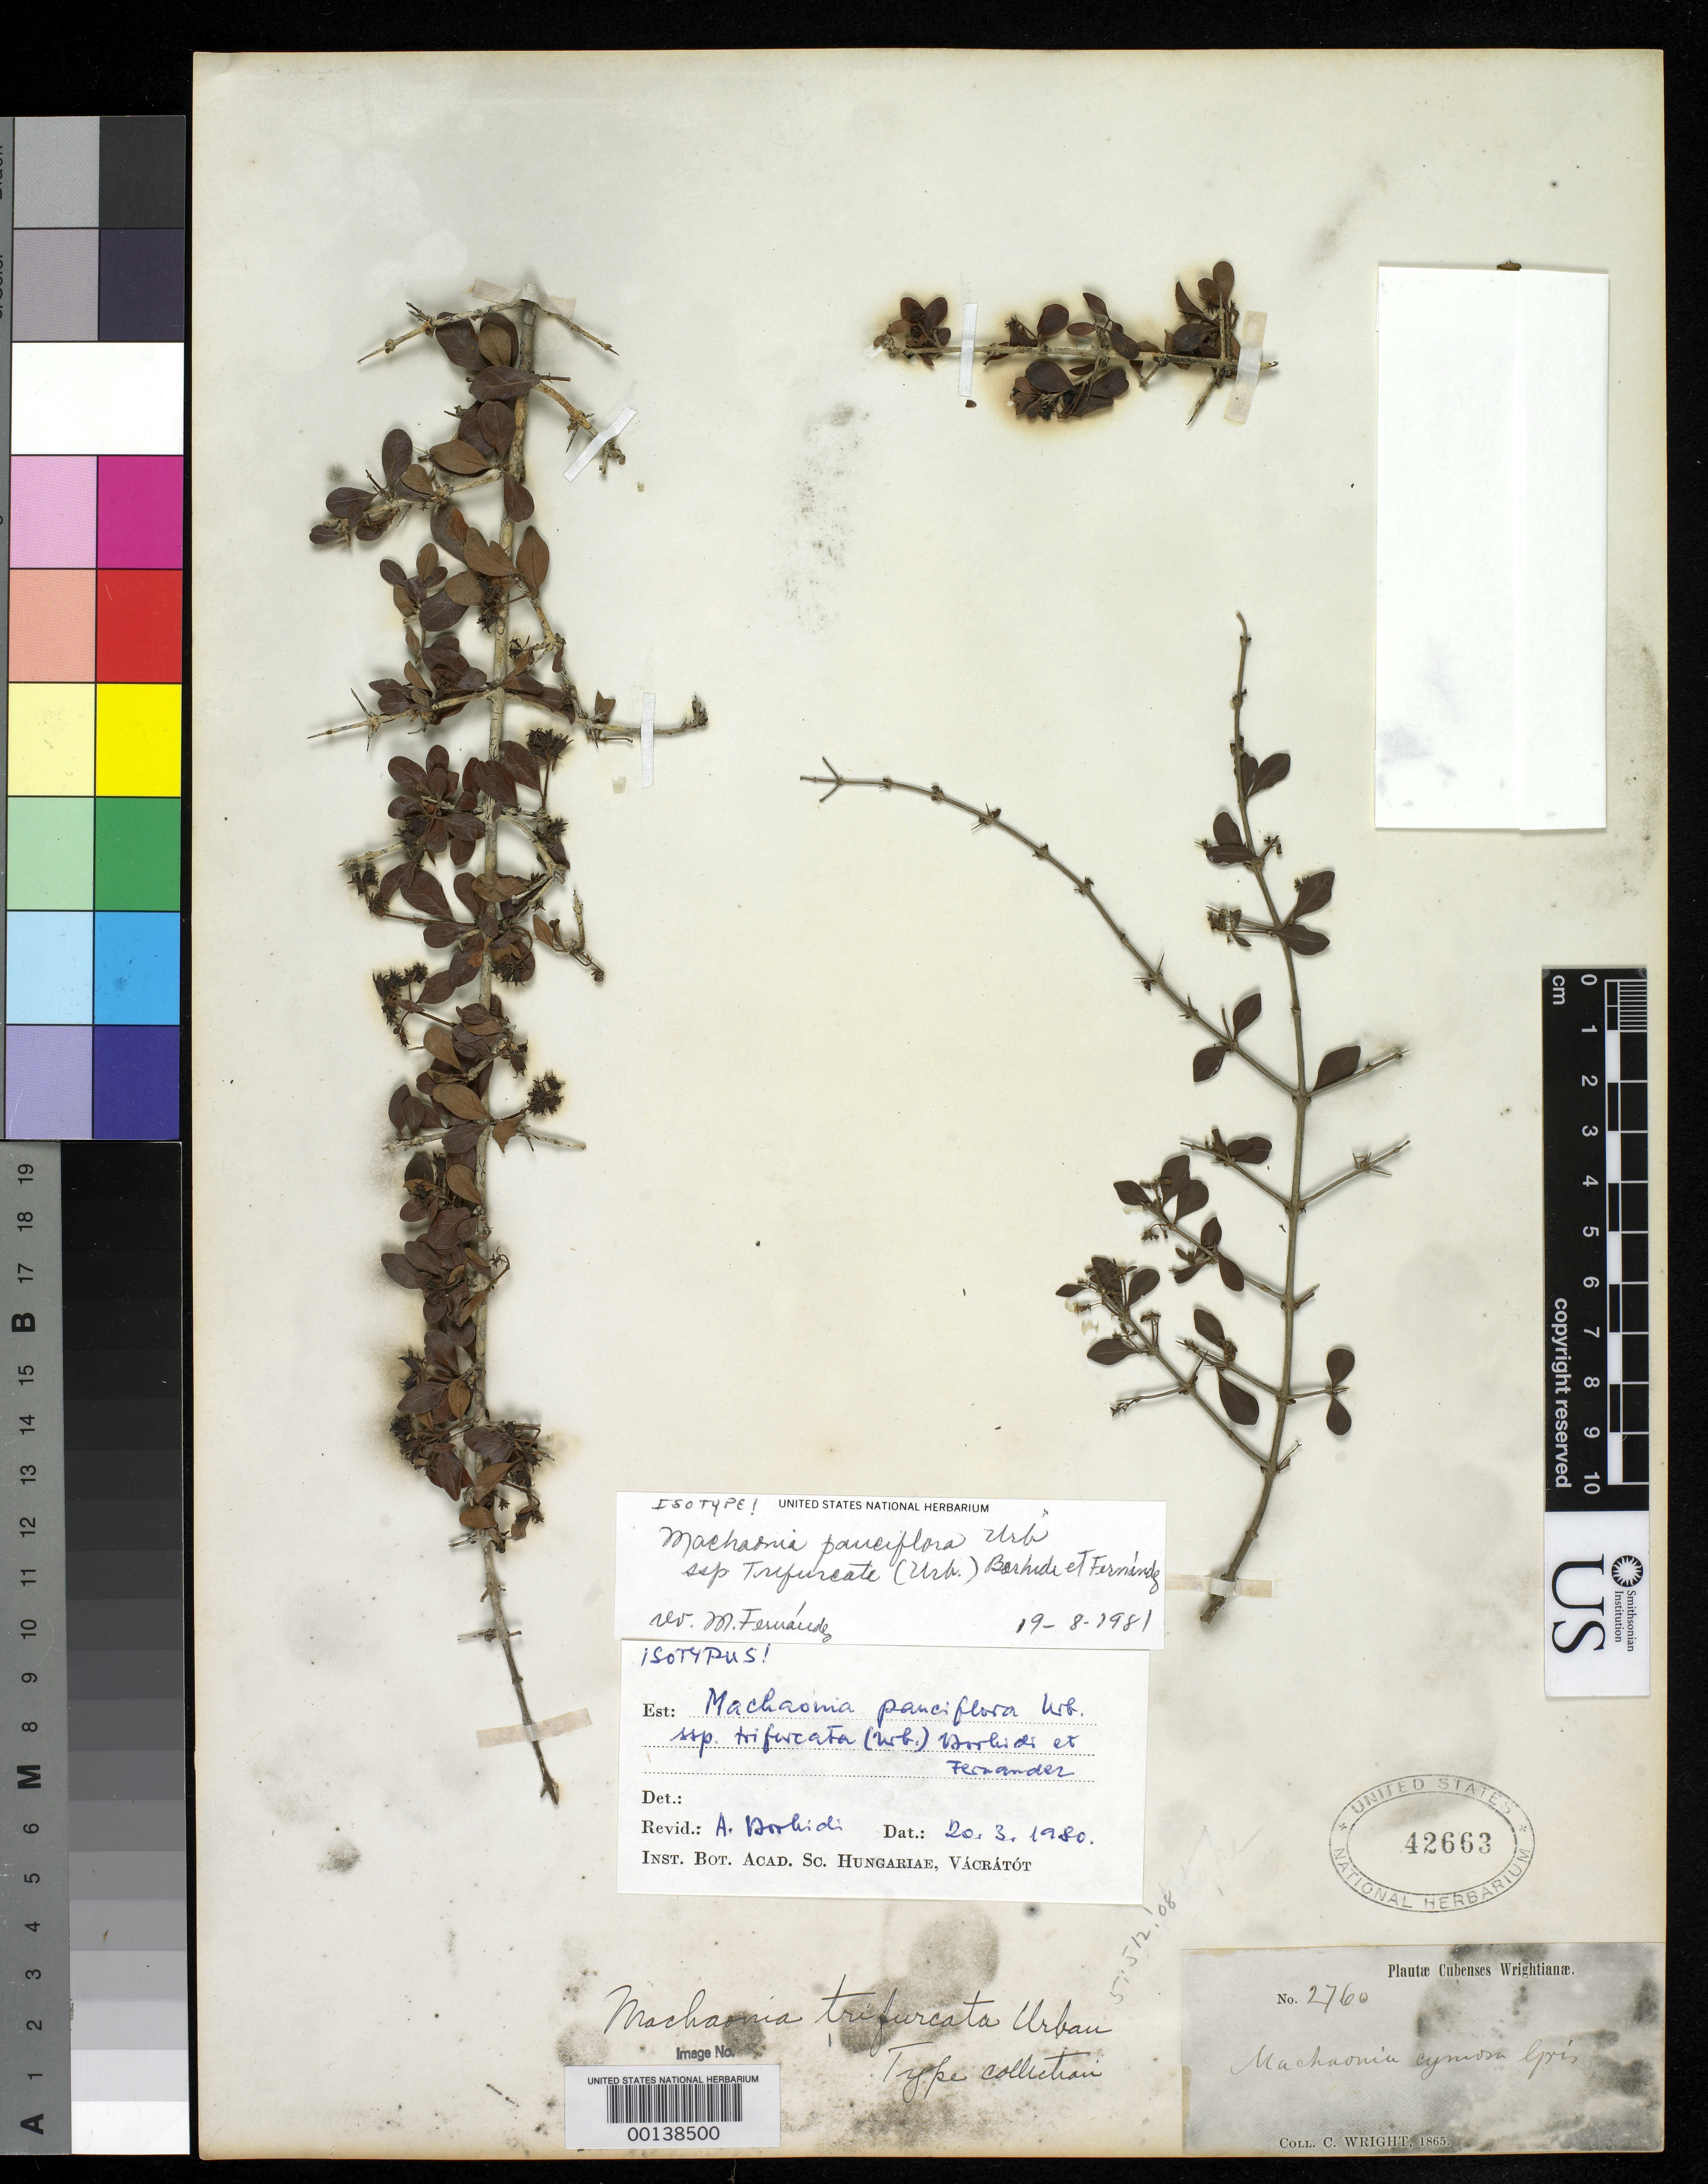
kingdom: Plantae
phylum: Tracheophyta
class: Magnoliopsida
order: Gentianales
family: Rubiaceae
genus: Machaonia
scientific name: Machaonia trifurcata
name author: Urb.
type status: Isotype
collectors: C. Wright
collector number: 2760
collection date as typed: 1865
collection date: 1865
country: Cuba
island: Greater Antilles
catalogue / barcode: US 42663